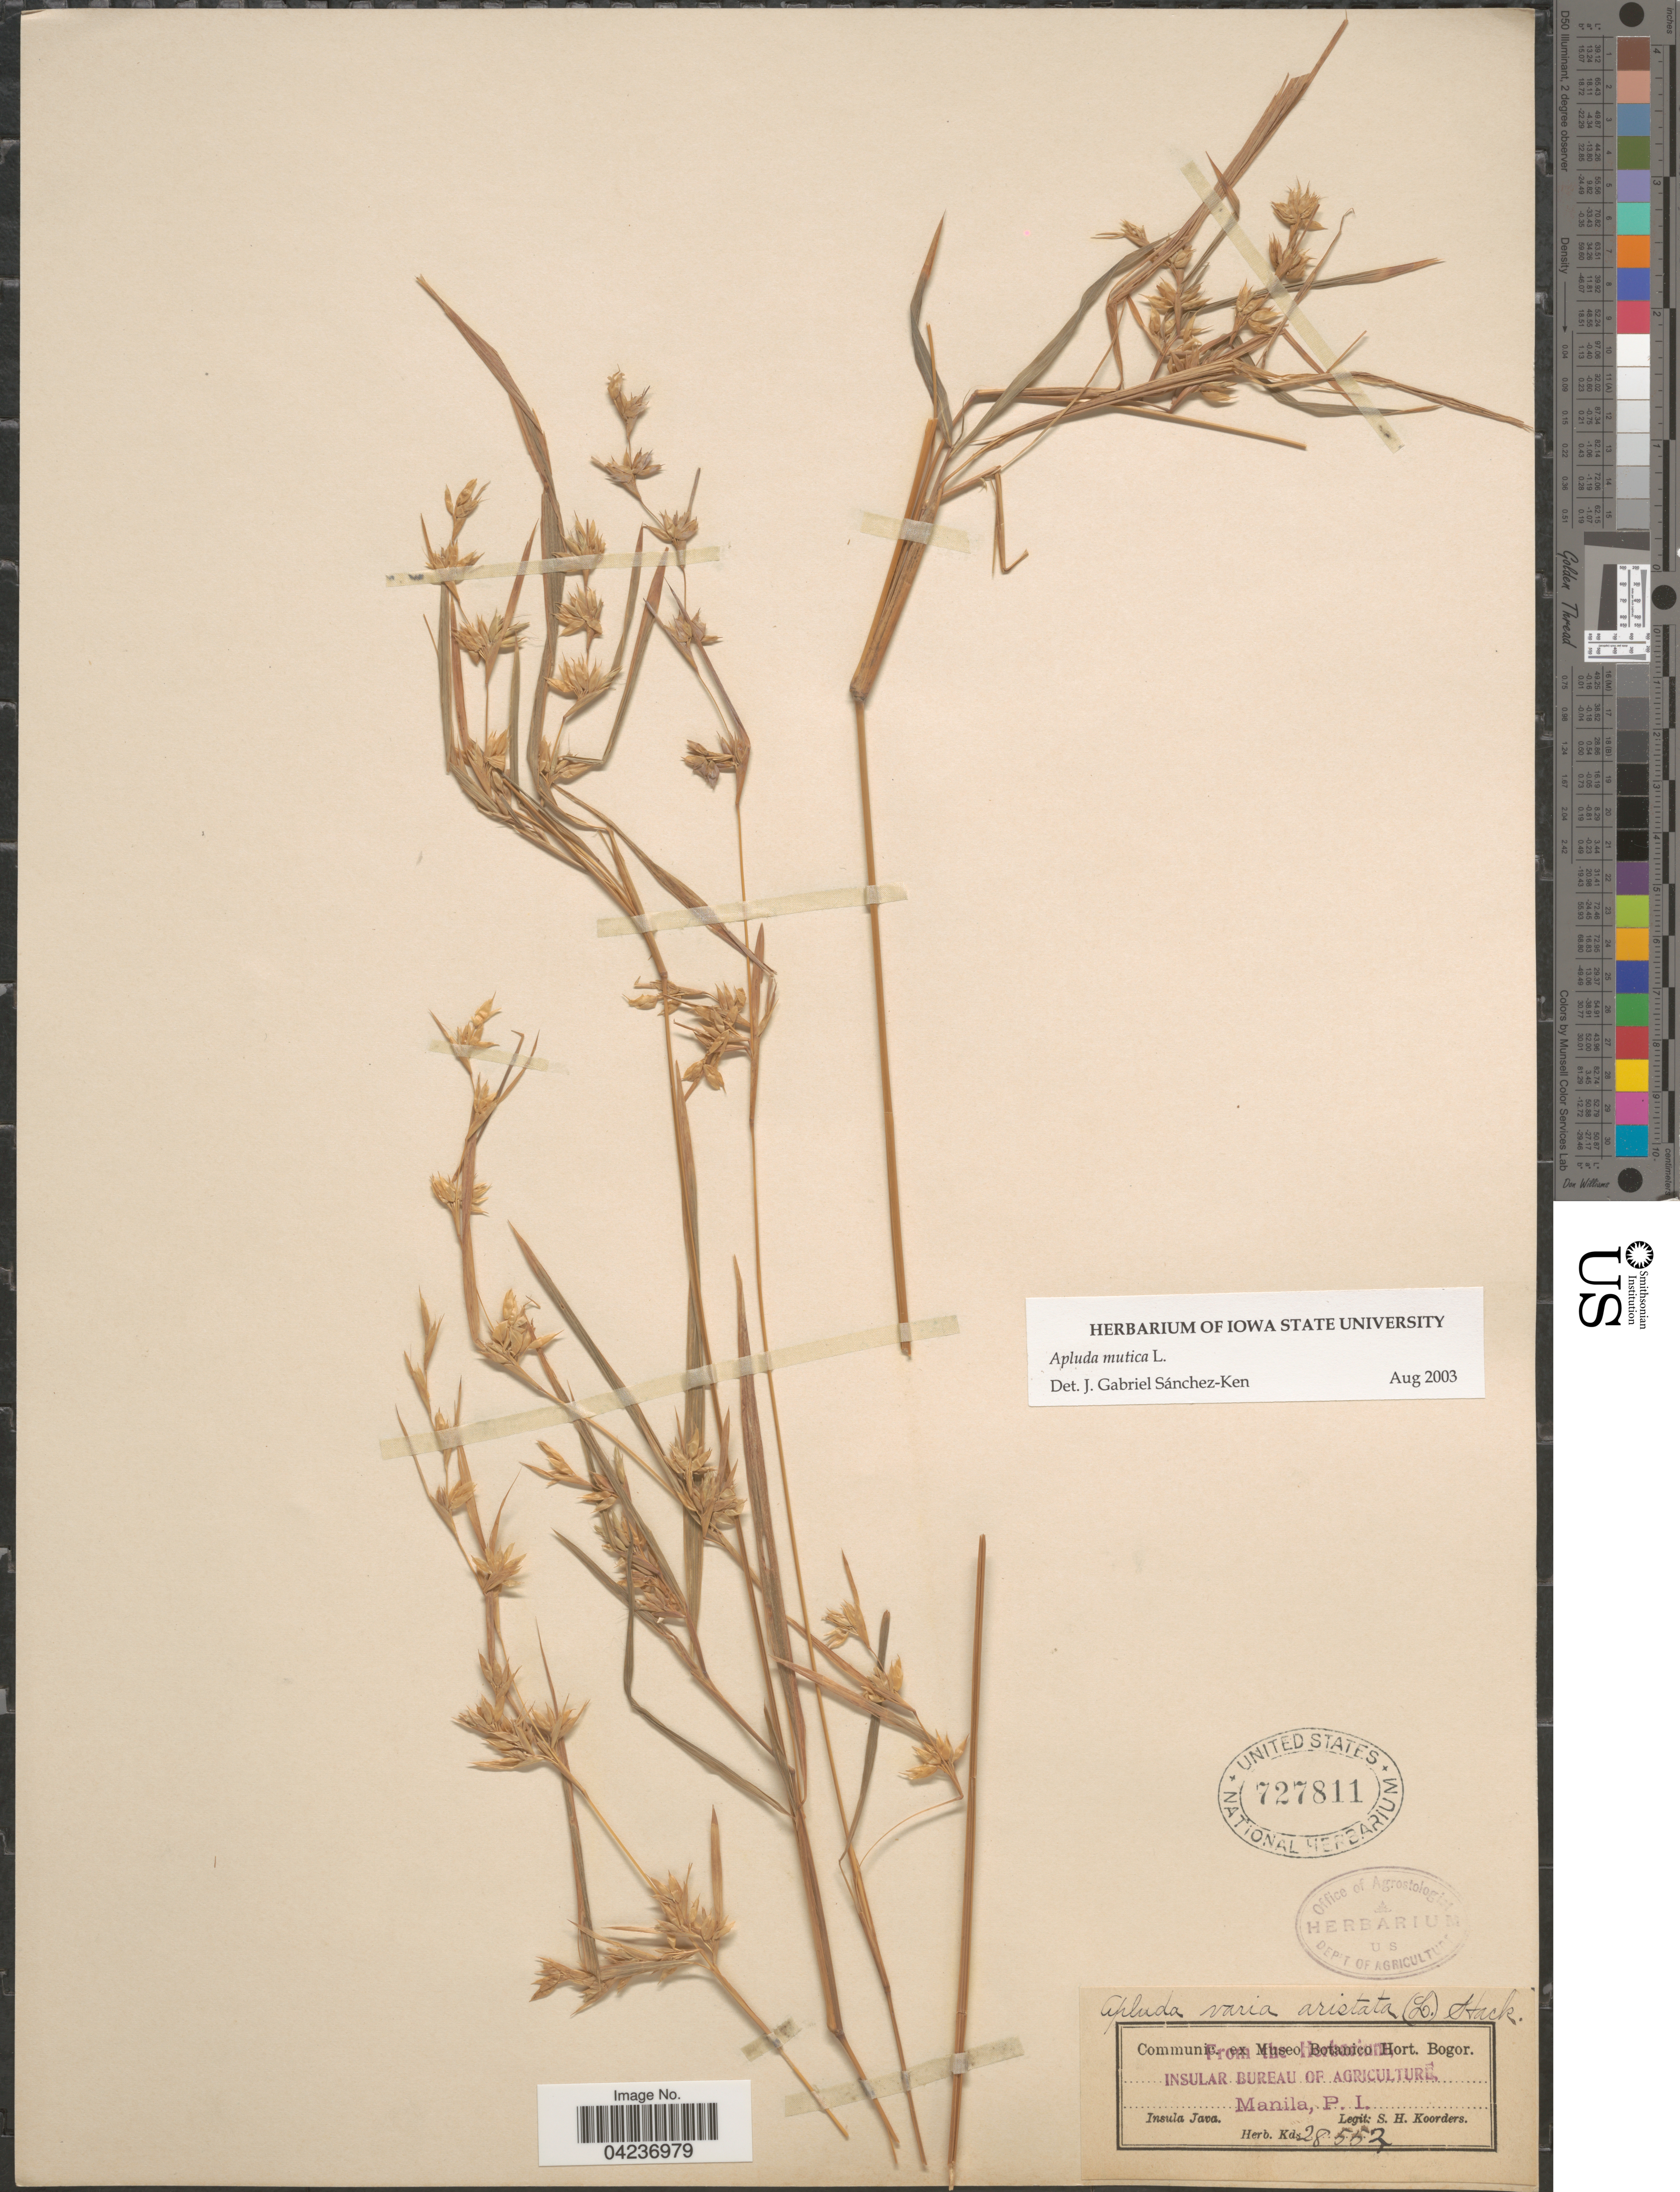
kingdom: Plantae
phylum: Tracheophyta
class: Liliopsida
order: Poales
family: Poaceae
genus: Apluda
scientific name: Apluda mutica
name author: L.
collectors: S. H. Koorders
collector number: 28552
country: Indonesia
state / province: Java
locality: Insula Java.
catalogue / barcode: US 727811